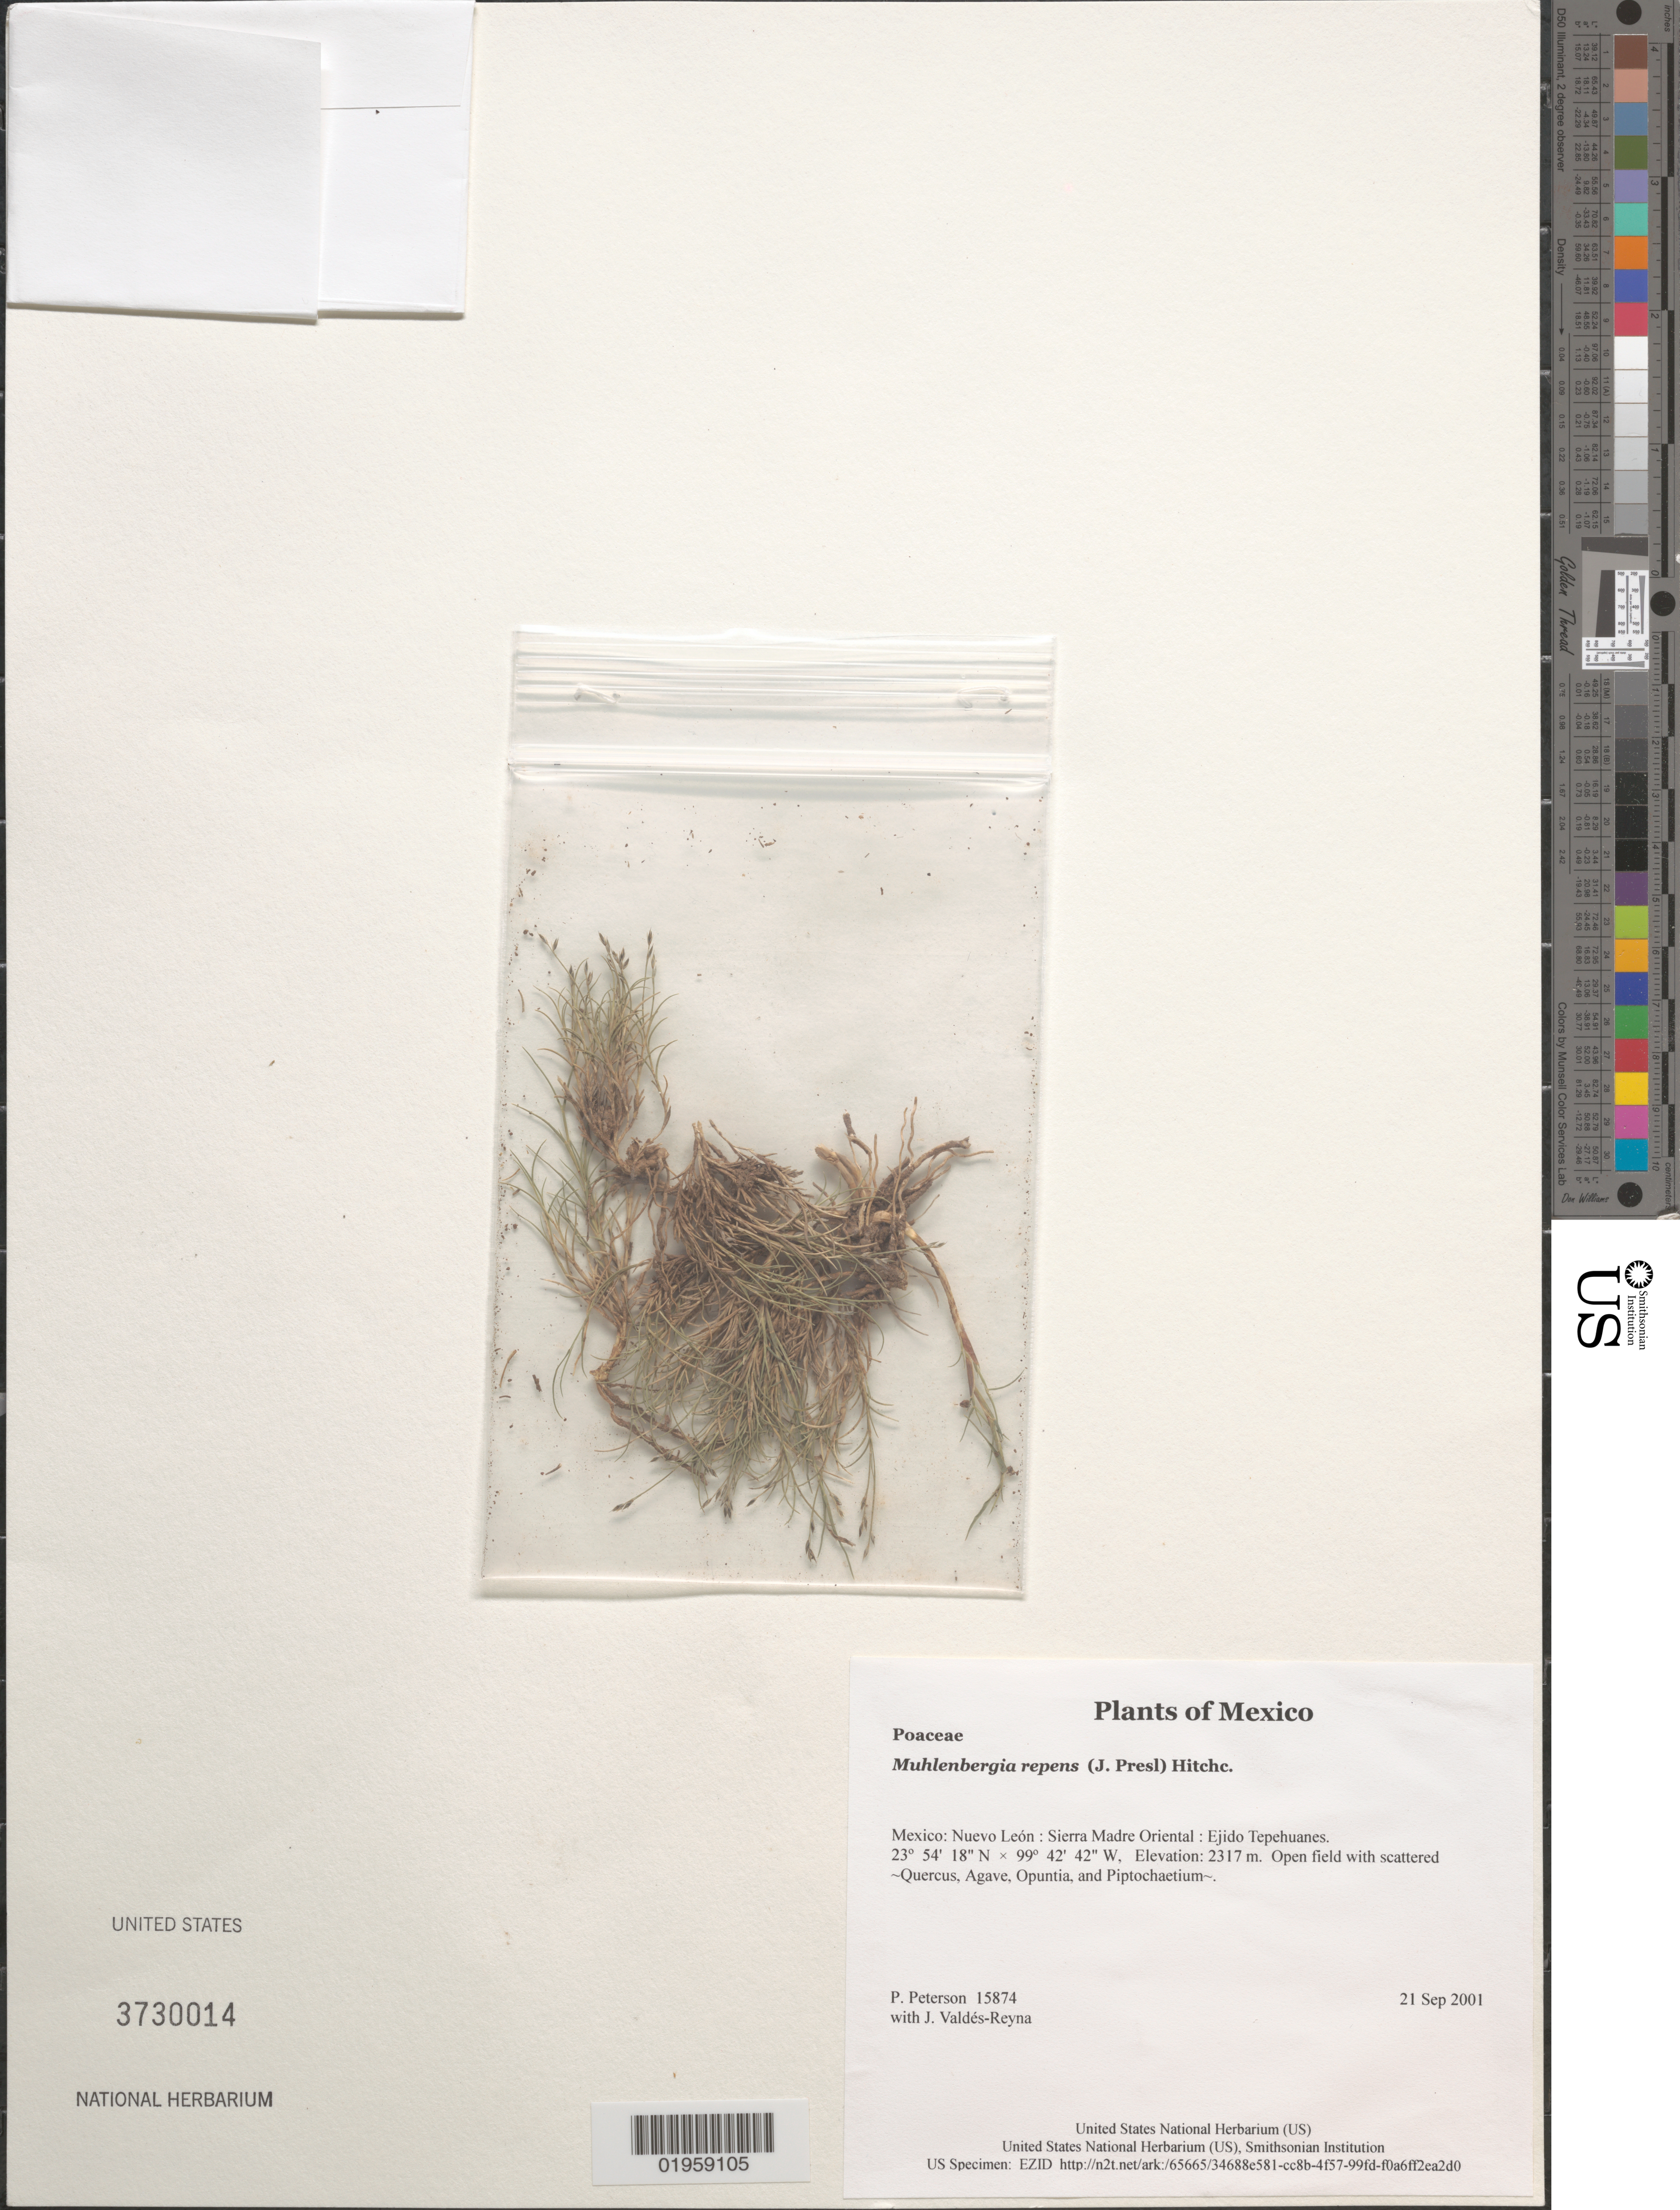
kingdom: Plantae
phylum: Tracheophyta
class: Liliopsida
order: Poales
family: Poaceae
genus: Muhlenbergia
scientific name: Muhlenbergia repens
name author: (J. Presl) Hitchc.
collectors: P. M. Peterson & J. Valdés-Reyna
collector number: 15874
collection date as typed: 21 Sep 2001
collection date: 2001-09-21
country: Mexico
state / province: Nuevo León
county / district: Sierra Madre Oriental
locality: Ejido Tepehuanes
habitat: Open field with scattered ~Quercus, Agave, Opuntia, and Piptochaetium~.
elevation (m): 2317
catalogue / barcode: US 3730014